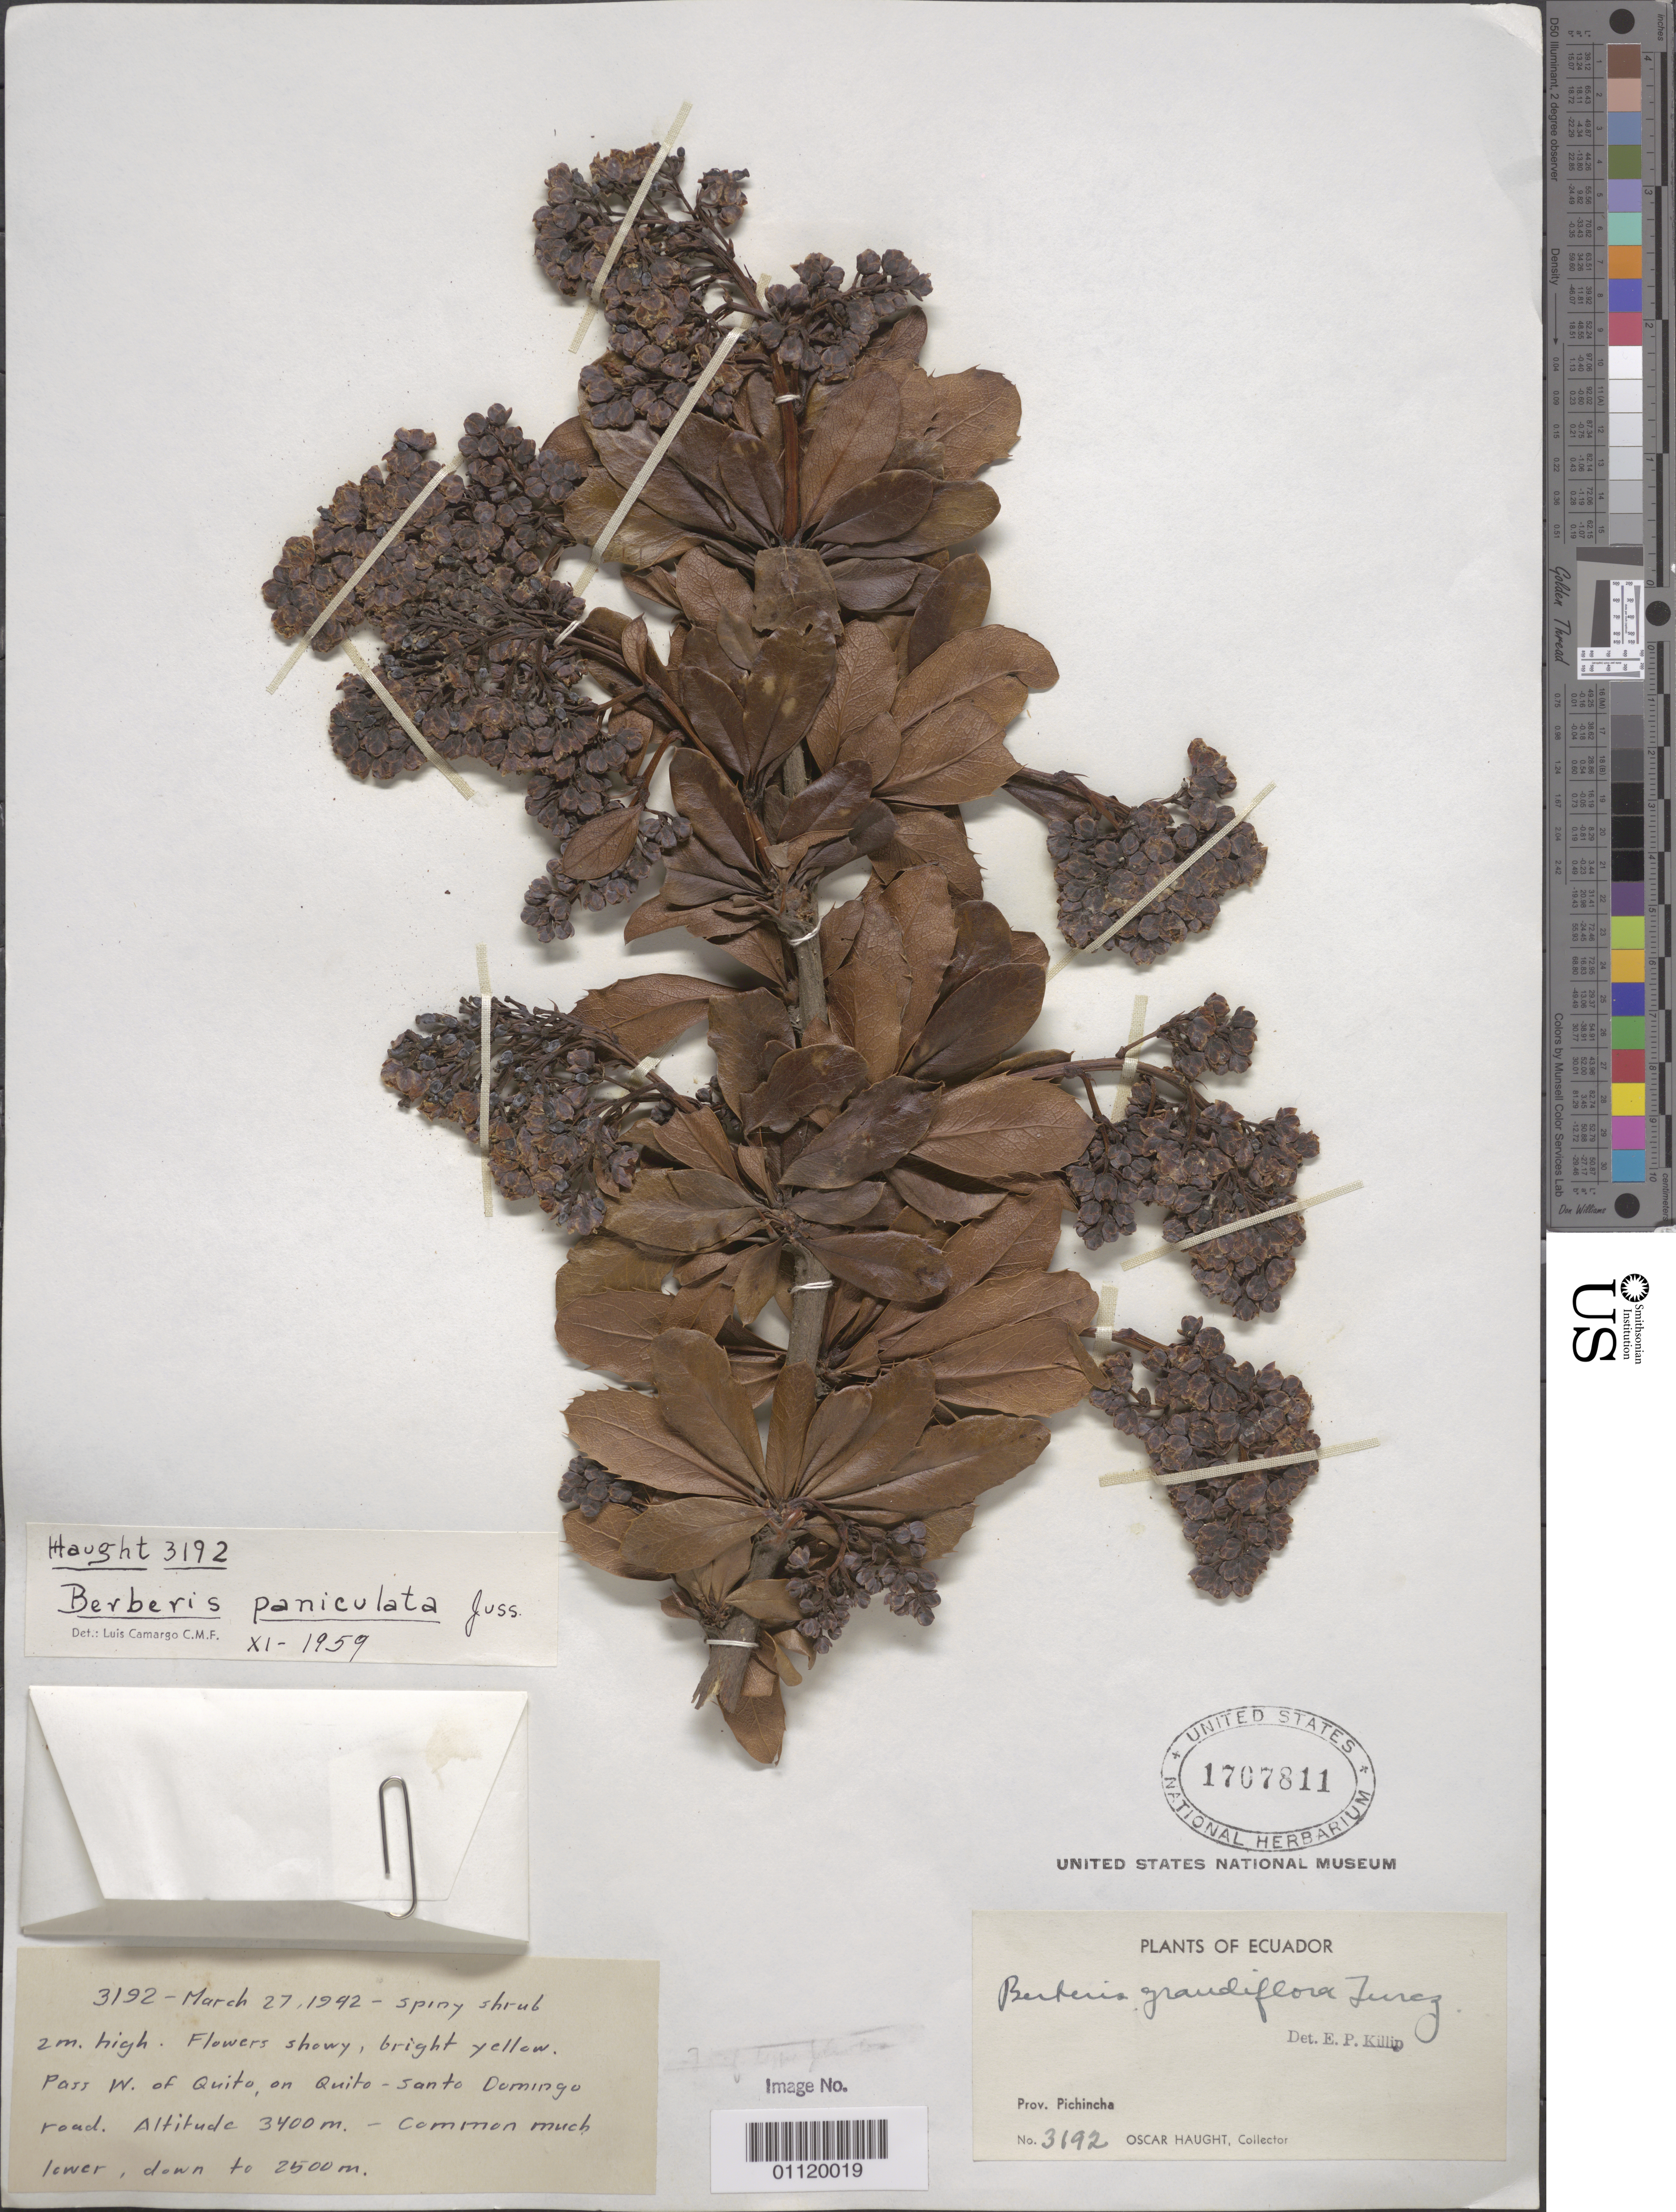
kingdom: Plantae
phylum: Tracheophyta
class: Magnoliopsida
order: Ranunculales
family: Berberidaceae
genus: Berberis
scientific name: Berberis paniculata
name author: Juss.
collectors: O. L. Haught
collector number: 3192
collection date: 1942-03-27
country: Ecuador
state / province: Pichincha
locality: Pass west of Quito, on Quito - Santo Domingo road.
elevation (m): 3400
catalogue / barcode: US 1707811